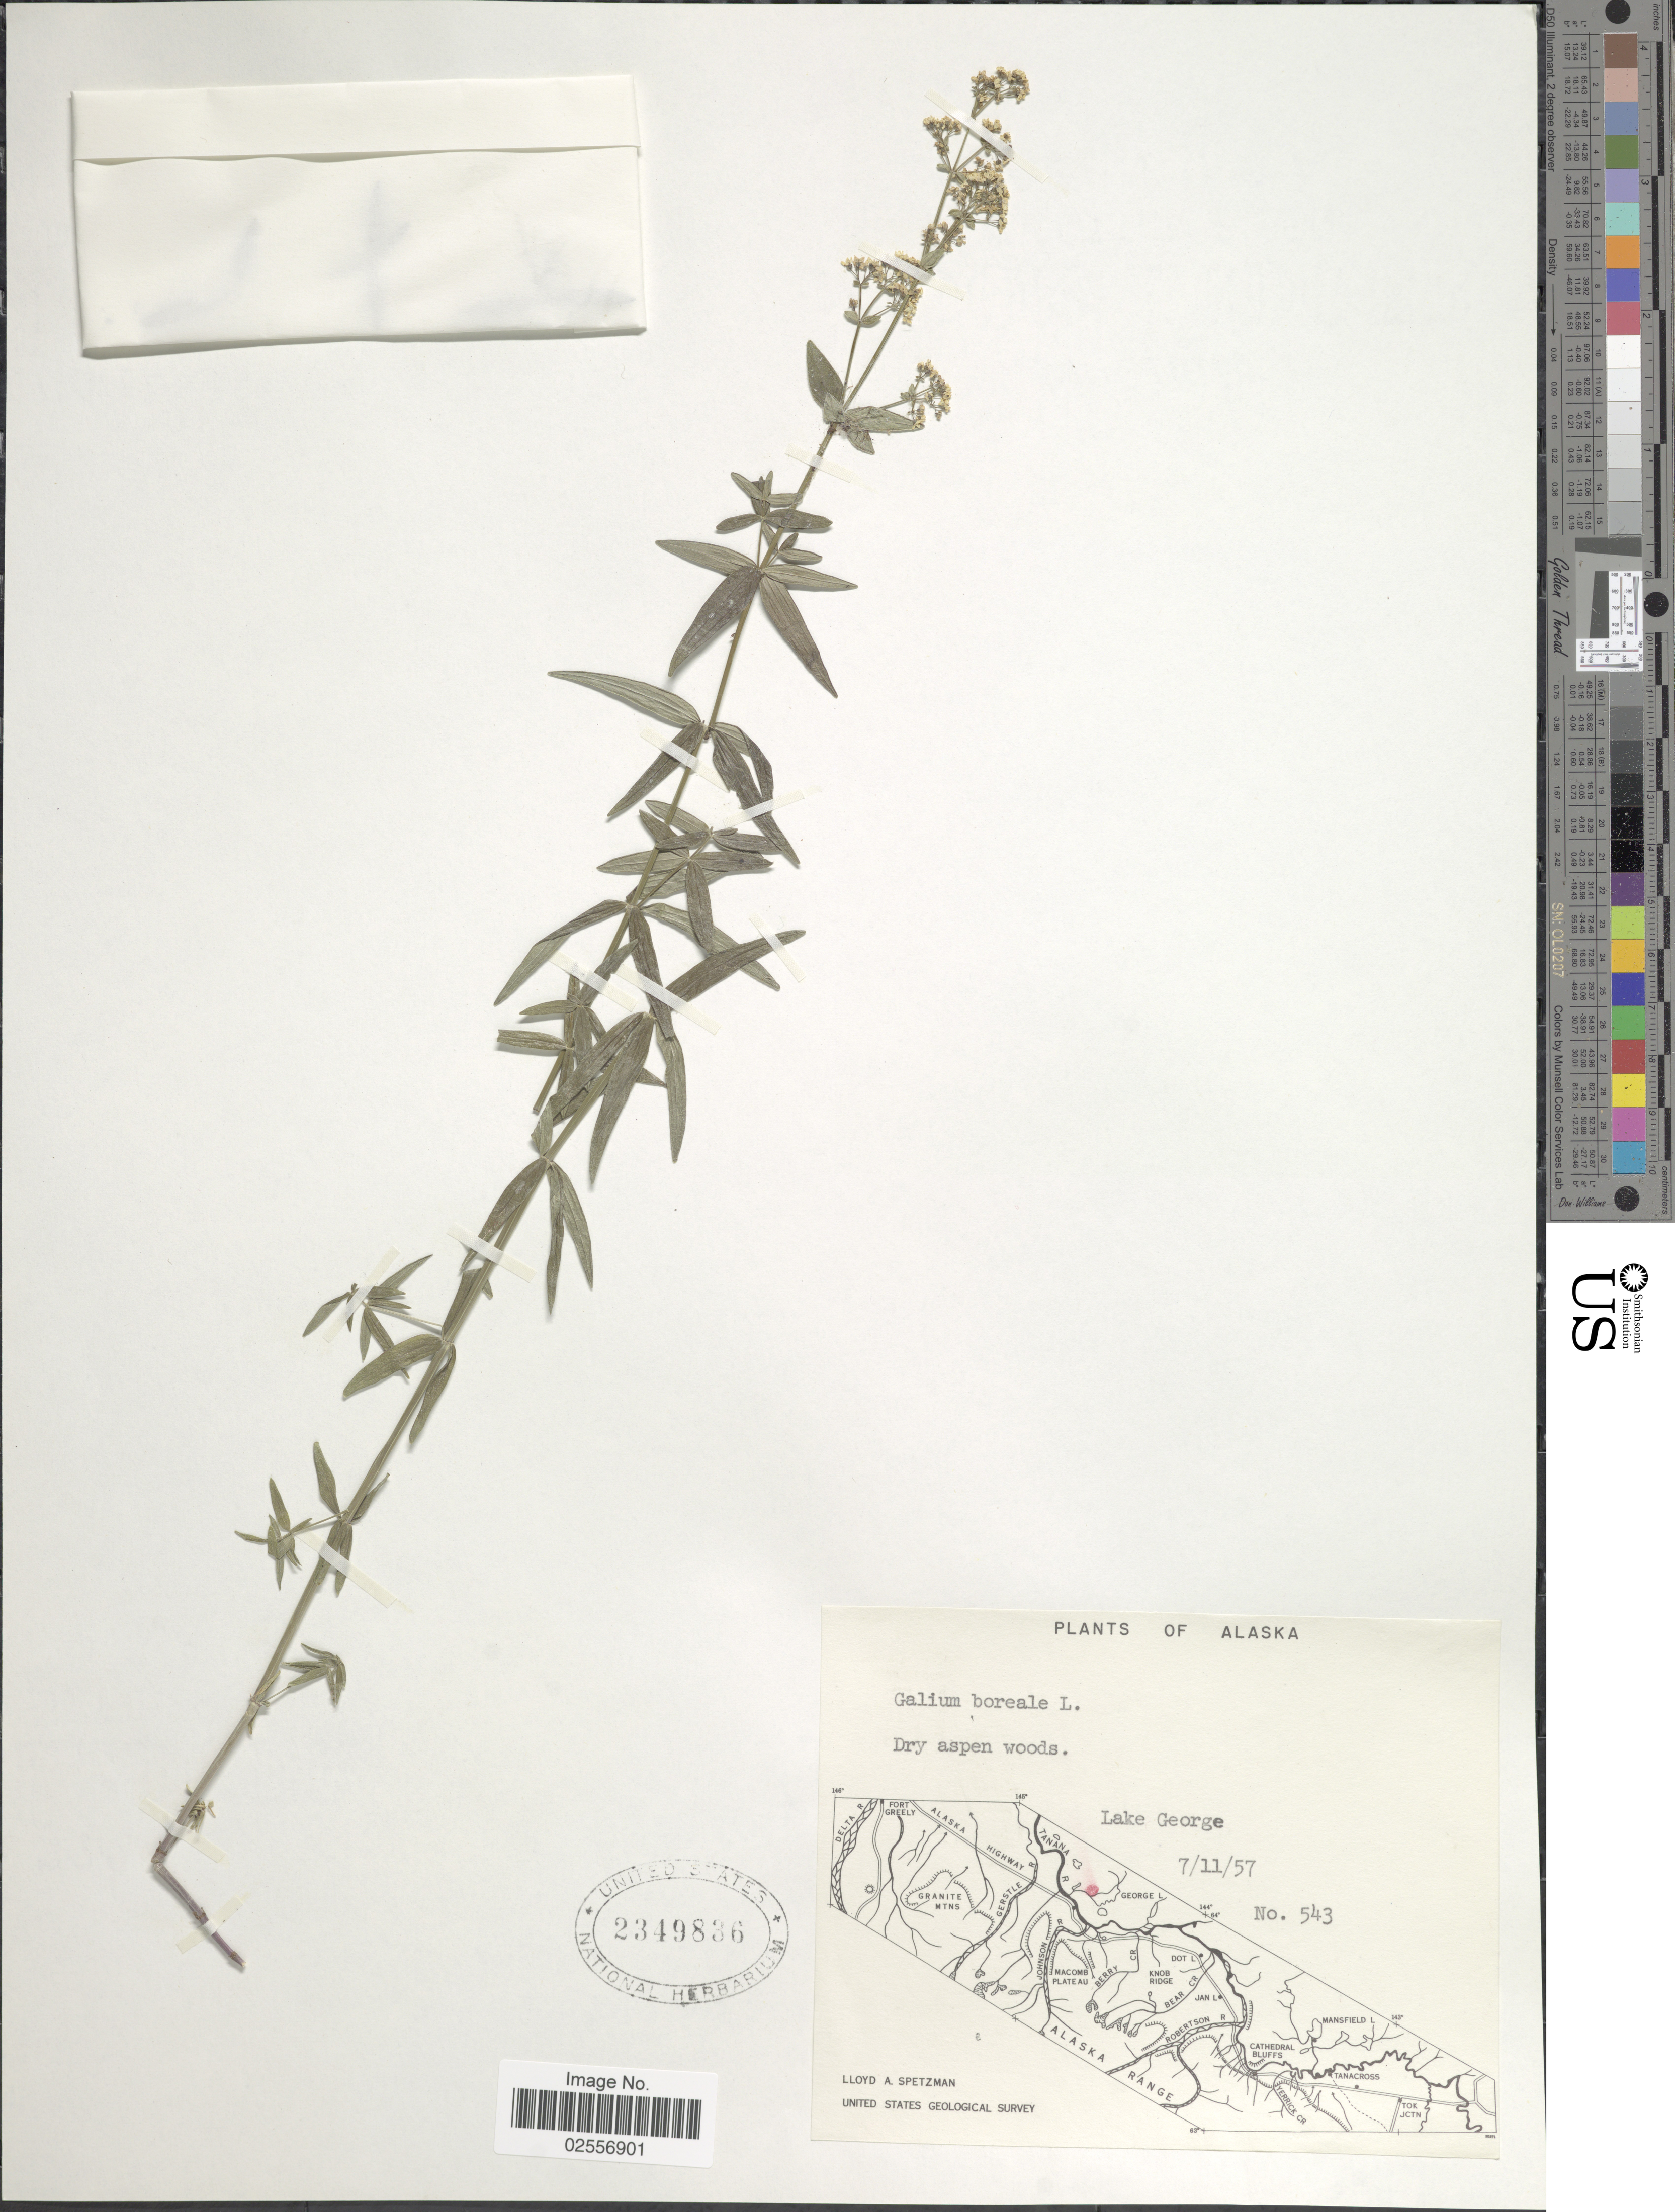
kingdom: Plantae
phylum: Tracheophyta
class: Magnoliopsida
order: Gentianales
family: Rubiaceae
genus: Galium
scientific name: Galium boreale L.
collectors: L. Spetzman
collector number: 543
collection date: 1957-07-11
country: United States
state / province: Alaska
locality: Lake George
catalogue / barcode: US 2349836